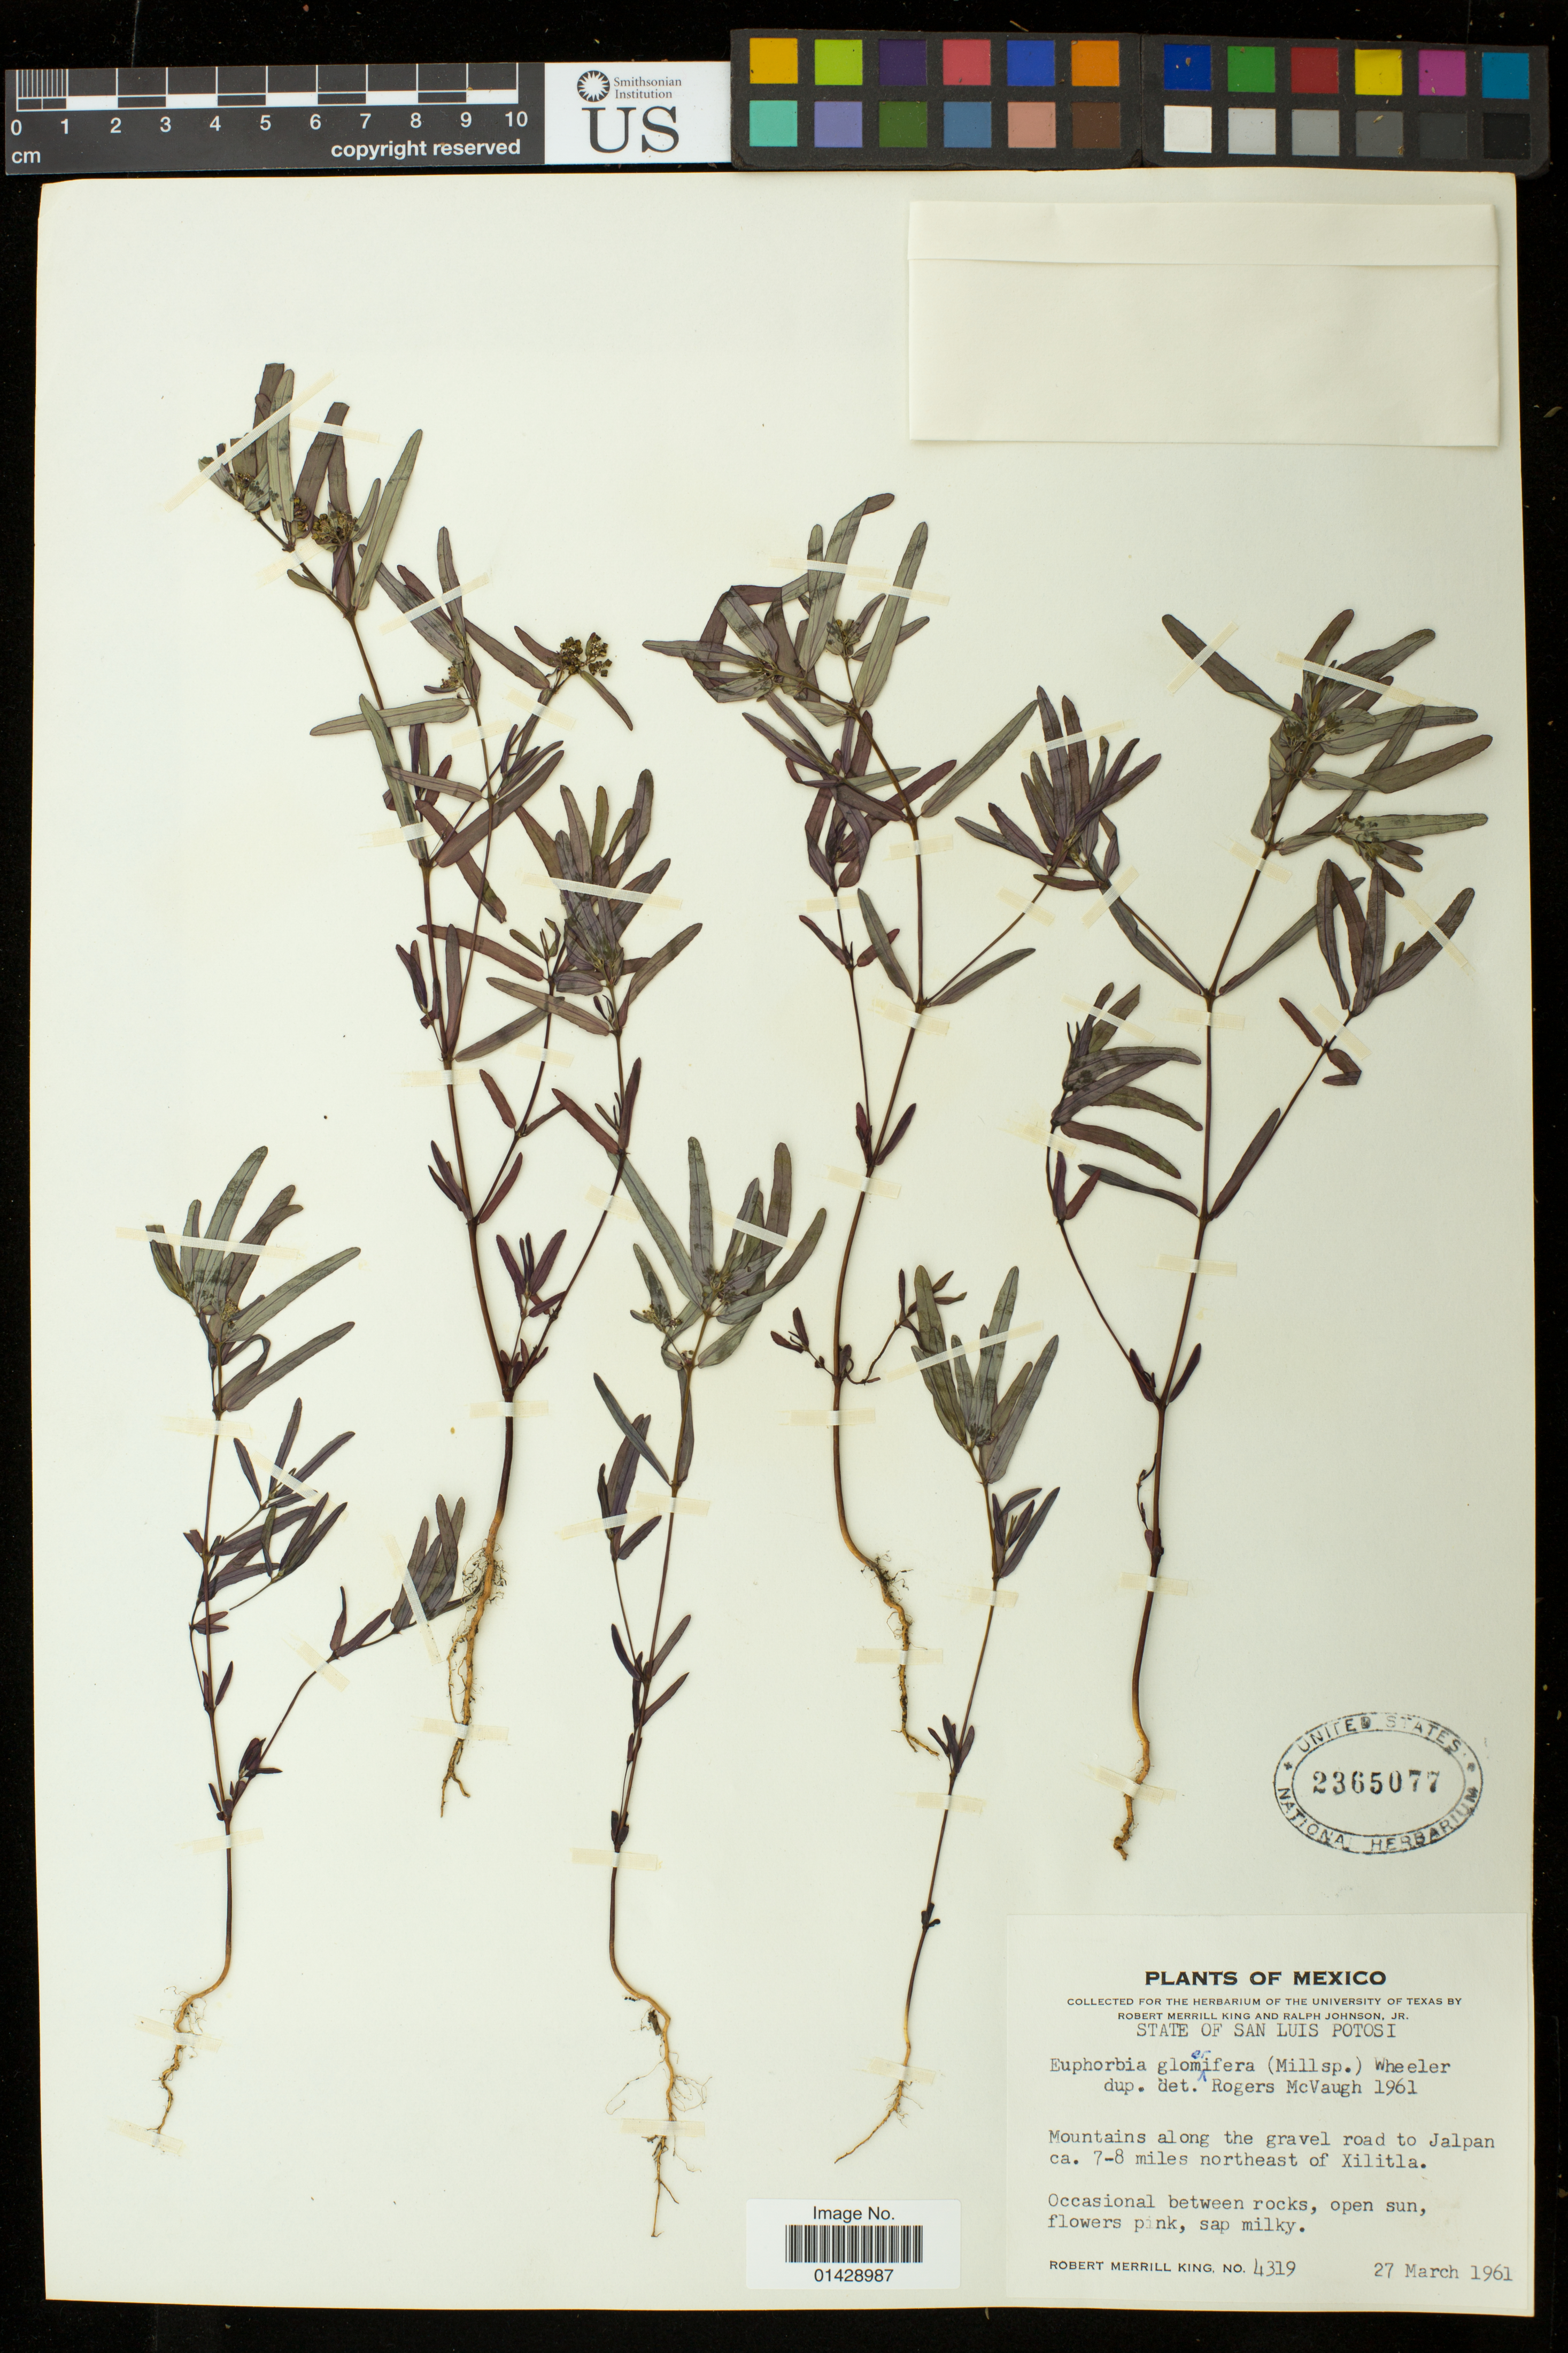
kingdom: Plantae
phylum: Tracheophyta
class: Magnoliopsida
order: Malpighiales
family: Euphorbiaceae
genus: Euphorbia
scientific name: Euphorbia hypericifolia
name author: L.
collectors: R. M. King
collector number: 4319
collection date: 1961-03-27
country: Mexico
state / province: San Luis Potosí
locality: Mountains along the gravel road to Jalpan ca. 7-8 miles northeast of Xilitla.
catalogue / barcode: US 2365077